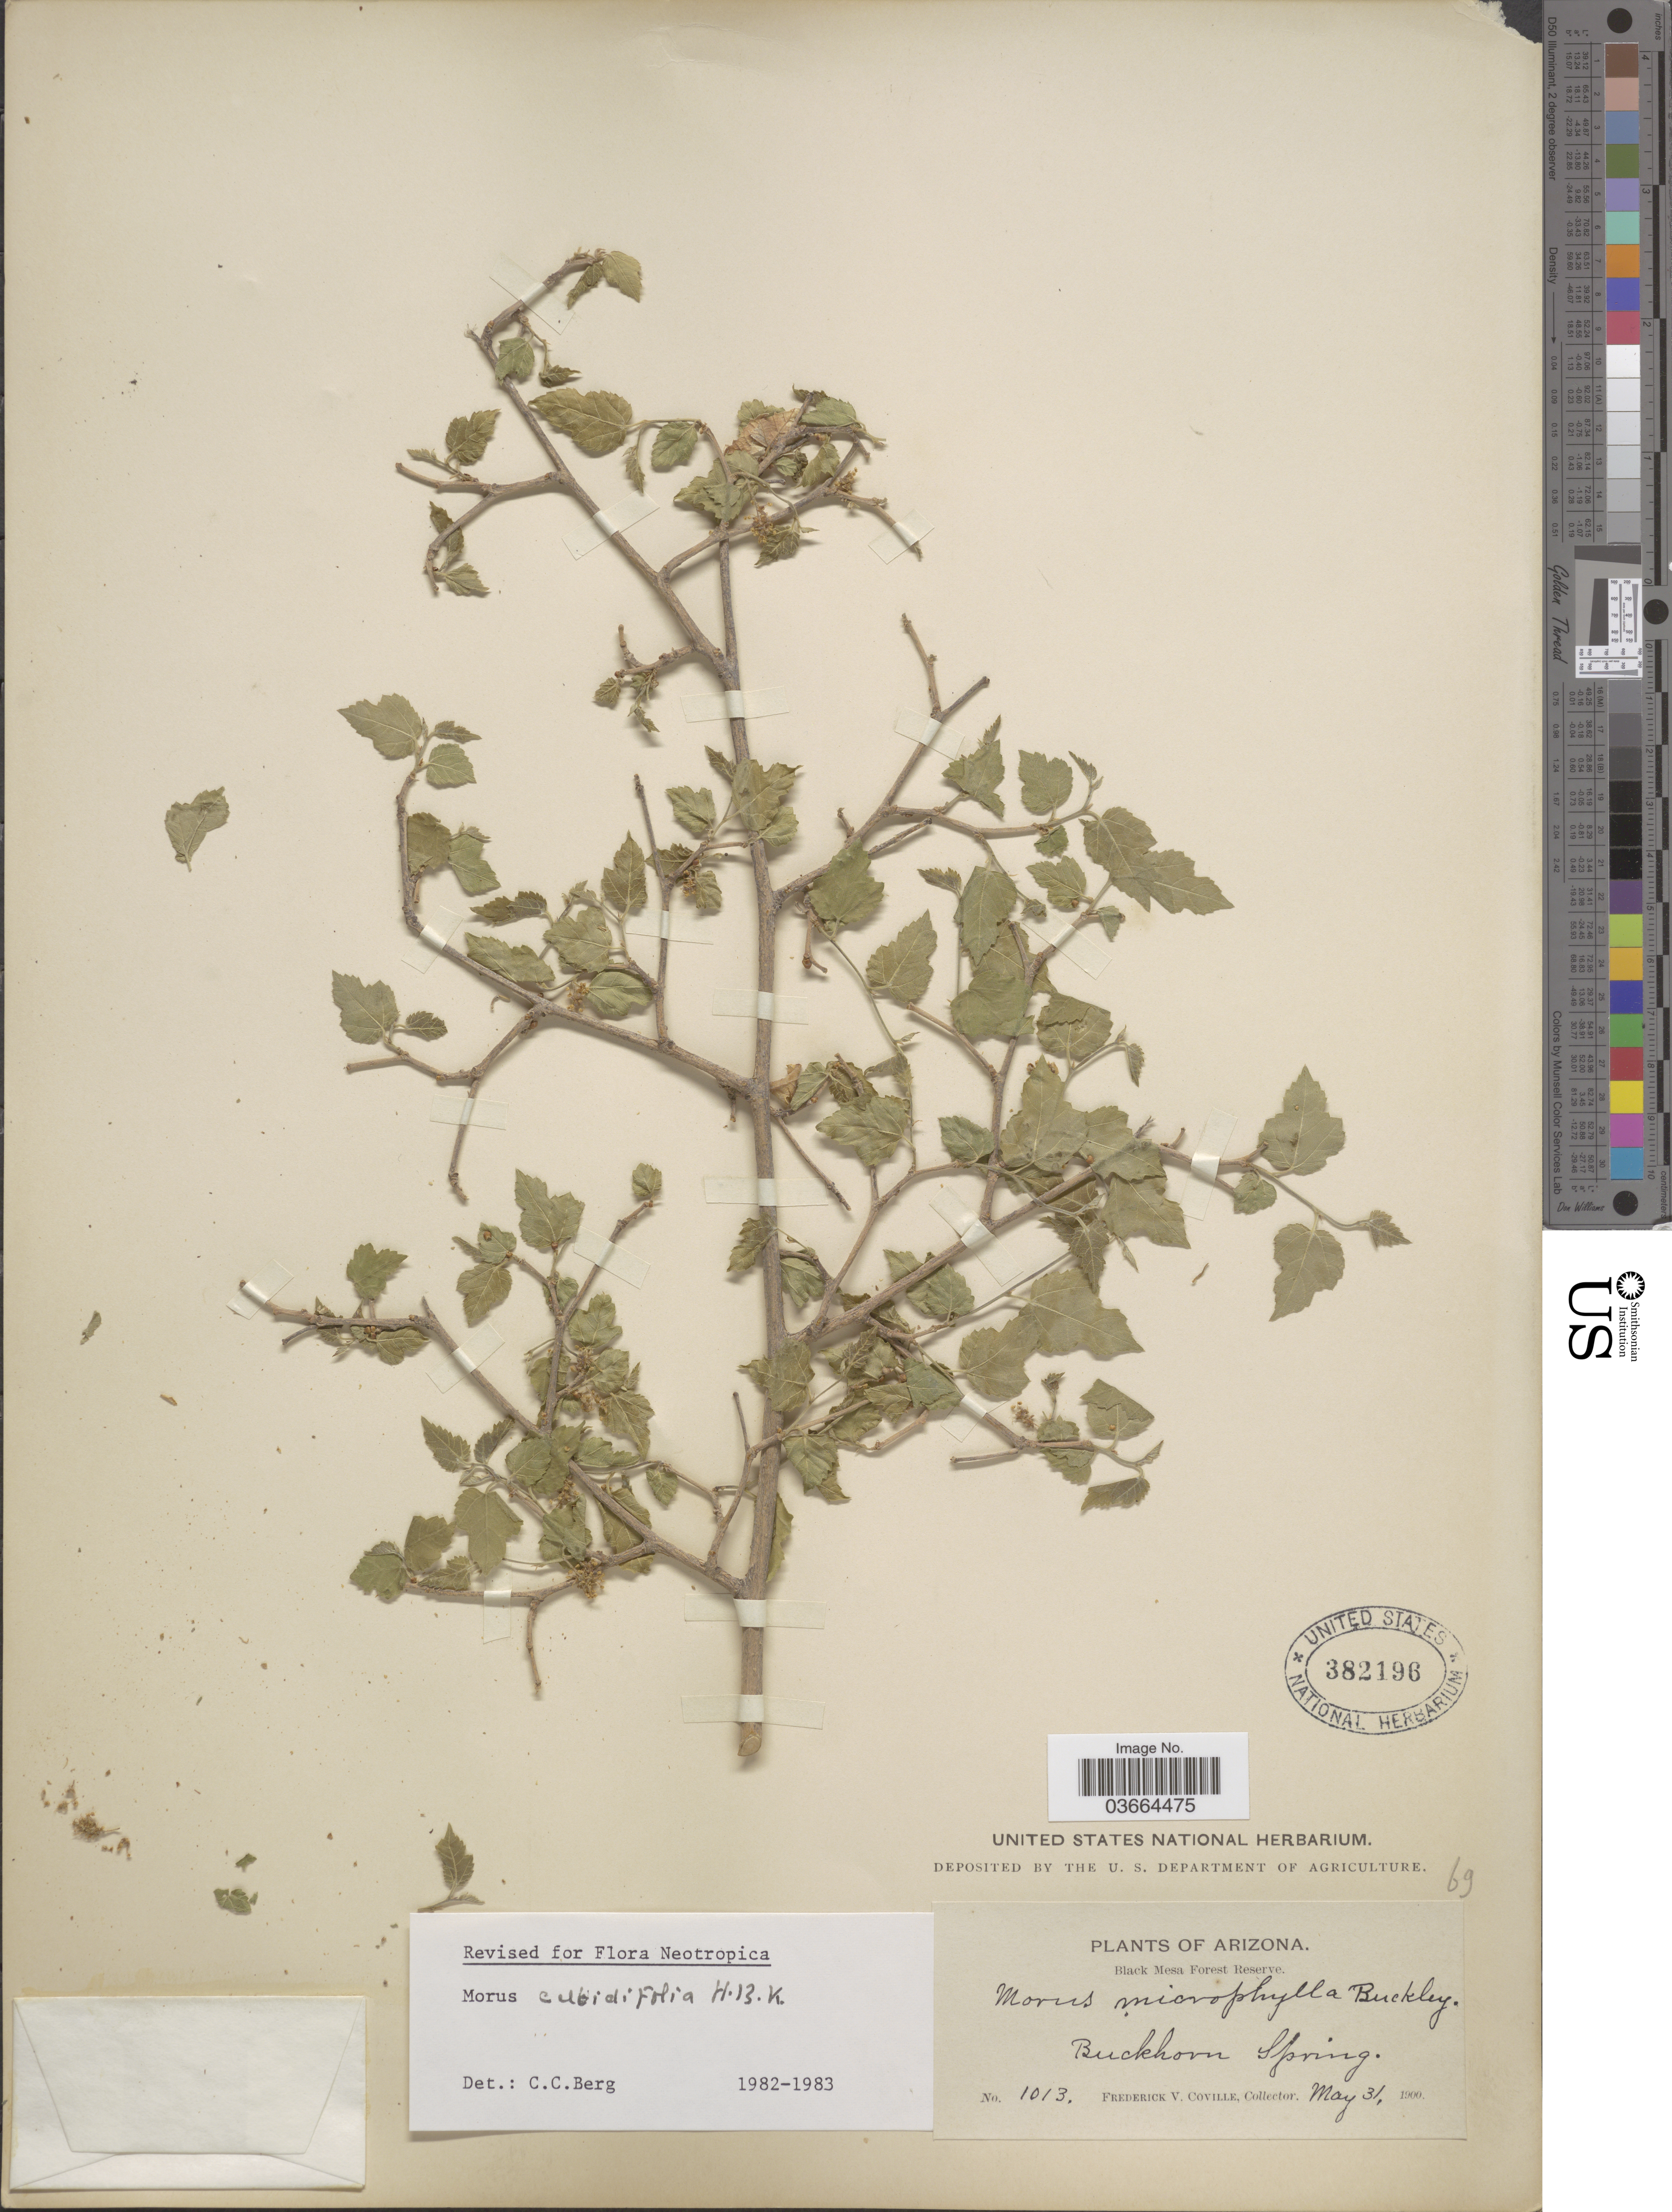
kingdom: Plantae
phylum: Tracheophyta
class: Magnoliopsida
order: Rosales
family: Moraceae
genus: Morus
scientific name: Morus celtidifolia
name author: Kunth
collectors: F. V. Coville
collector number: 1013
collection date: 1900-05-31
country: United States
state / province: Arizona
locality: Black Mesa Forest Reserve. Buckhom Spring.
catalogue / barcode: US 382196